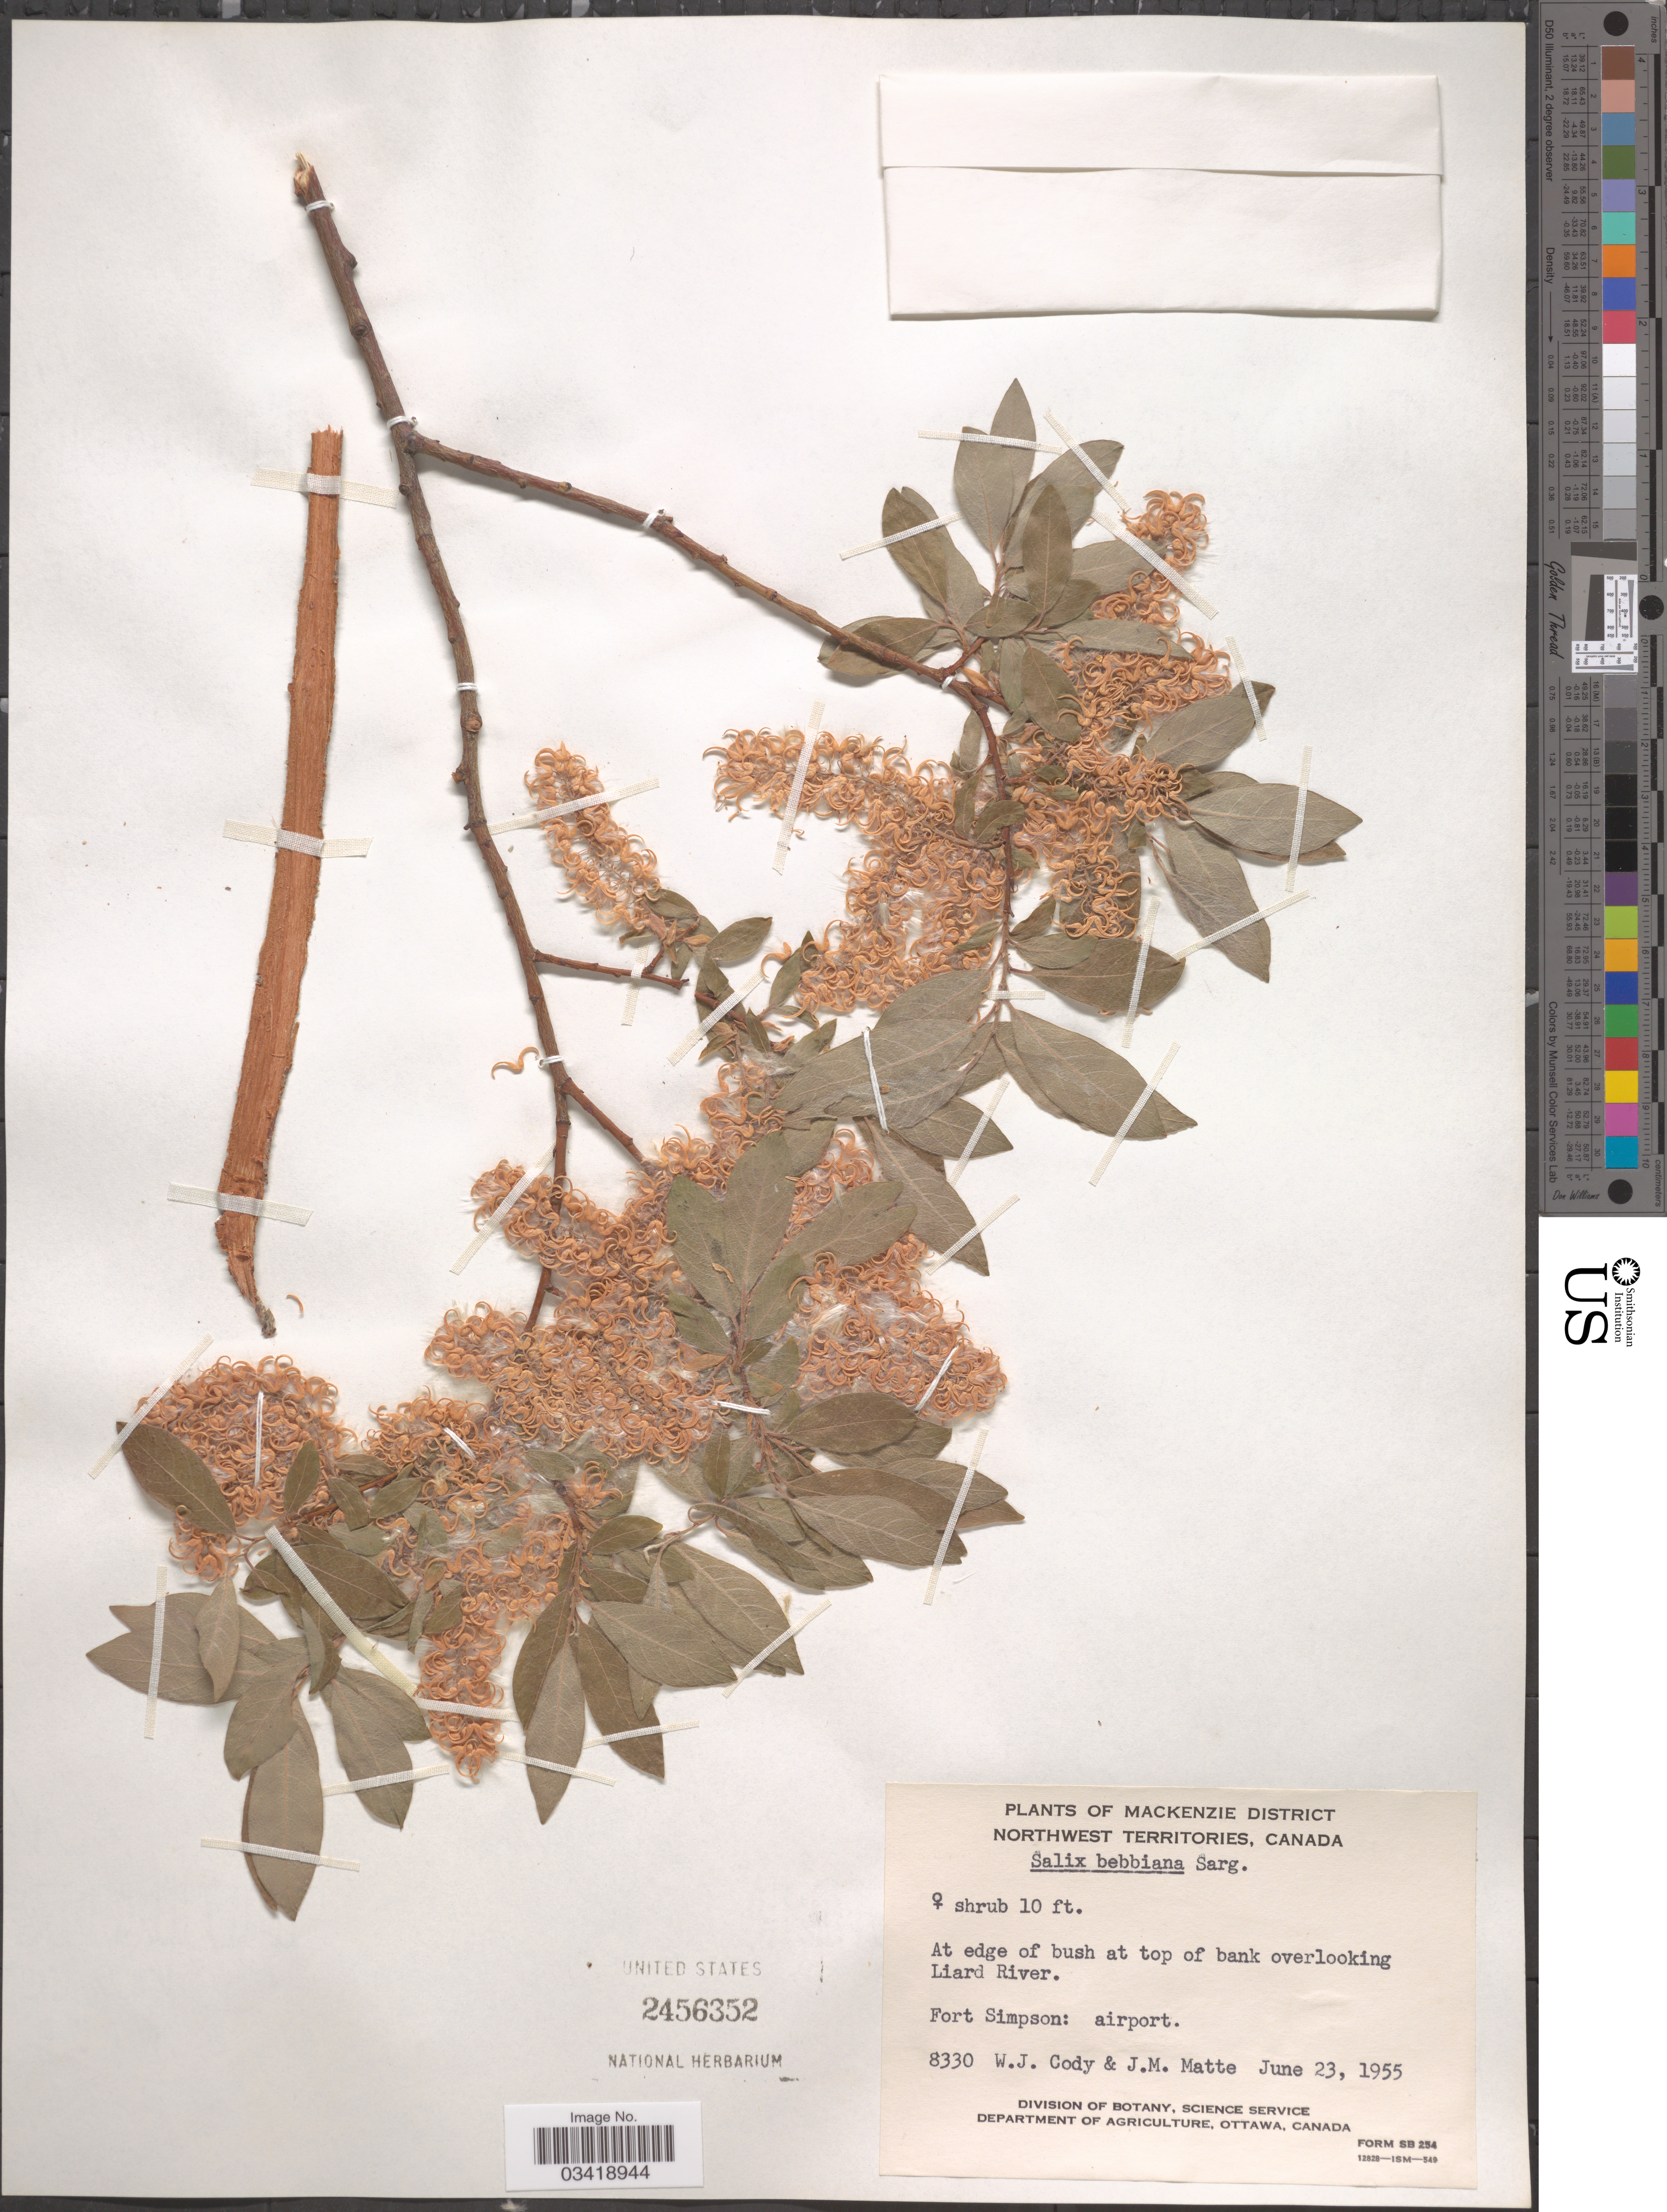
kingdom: Plantae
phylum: Tracheophyta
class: Magnoliopsida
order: Malpighiales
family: Salicaceae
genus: Salix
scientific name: Salix bebbiana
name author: Sarg.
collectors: W. Cody & J. Matte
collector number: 8330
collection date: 1955-06-23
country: Canada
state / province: Northwest Territories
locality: Mackenzie District. At edge of bush at top of bank overlooking Liard River. Fort Simpson: airport.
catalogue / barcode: US 2456352